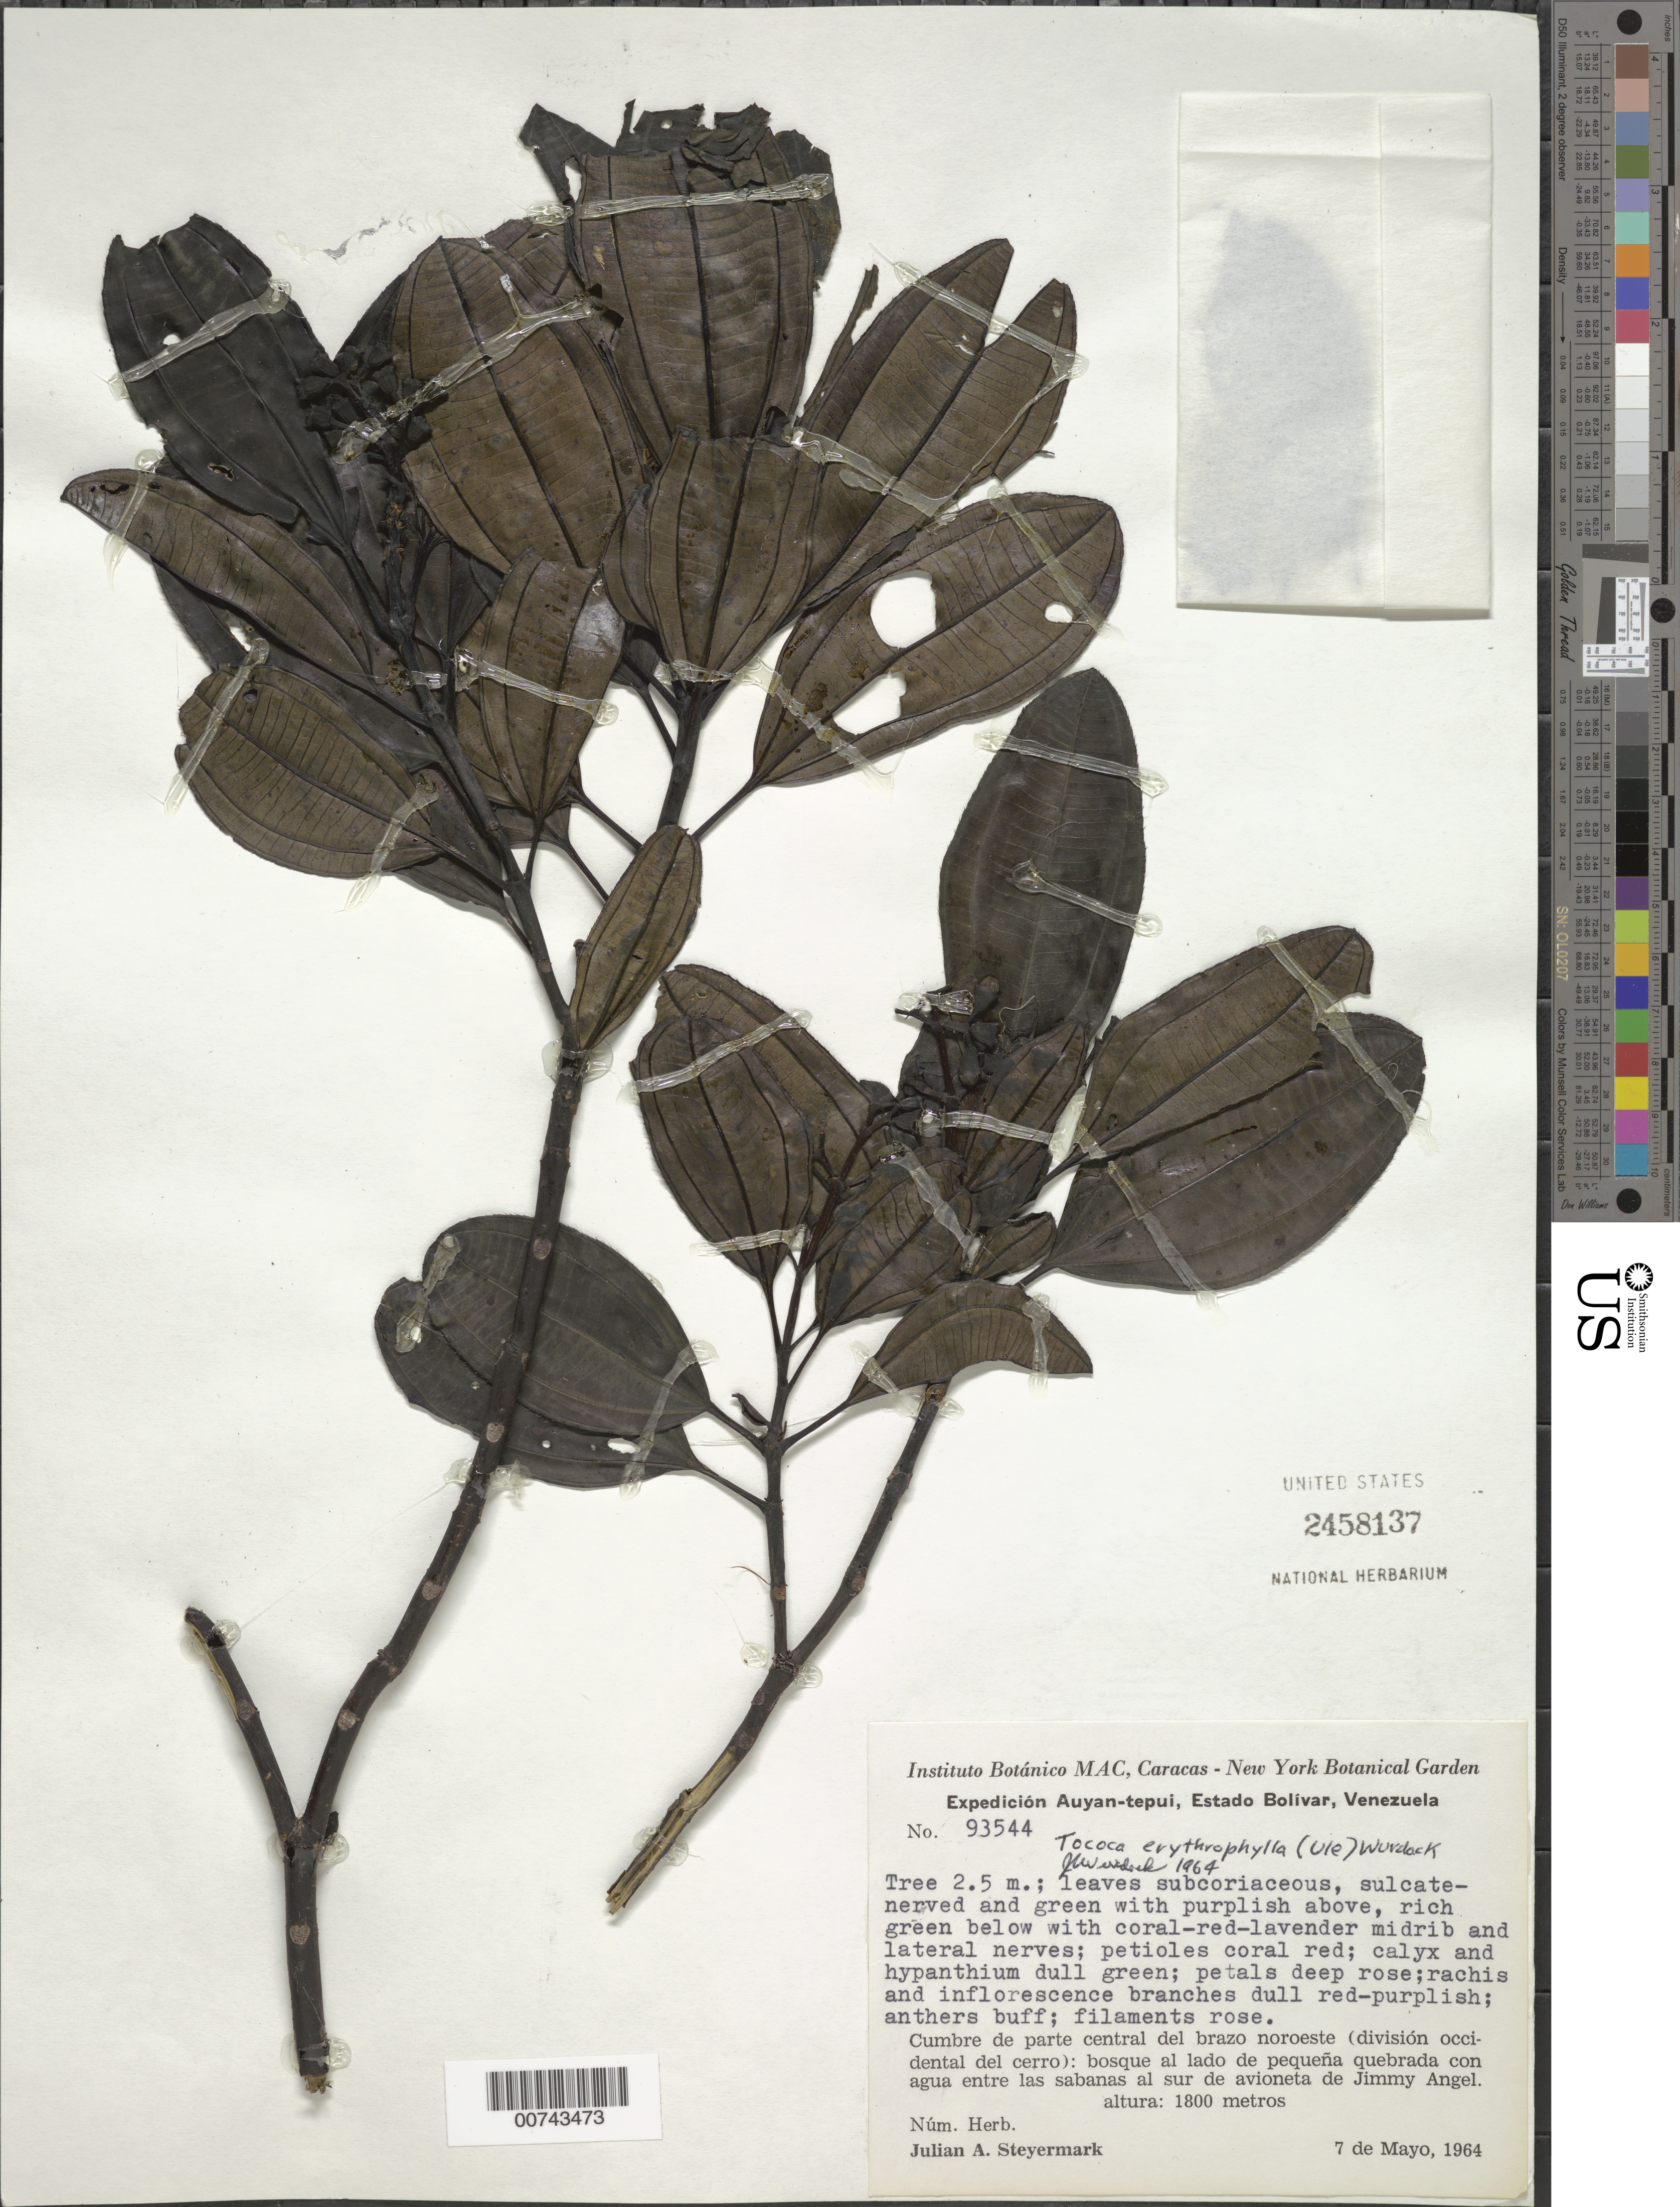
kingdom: Plantae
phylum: Tracheophyta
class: Magnoliopsida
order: Myrtales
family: Melastomataceae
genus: Tococa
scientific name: Tococa erythrophylla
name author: (Ule) Wurdack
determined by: Wurdack, John J., (US), US (UNITED STATES)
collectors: J. Steyermark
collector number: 93544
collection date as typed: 7-May-64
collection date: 1964-05-07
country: Venezuela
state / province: Bolívar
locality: Auyan-tepuí, cumbre de la parte central del brazo noroeste (div. occidental del cerro)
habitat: Bosque al lado de pequena quebrada con agua entre la sabana al sur de avioneta de Jimmy Angel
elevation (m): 1800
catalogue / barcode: US 2458137